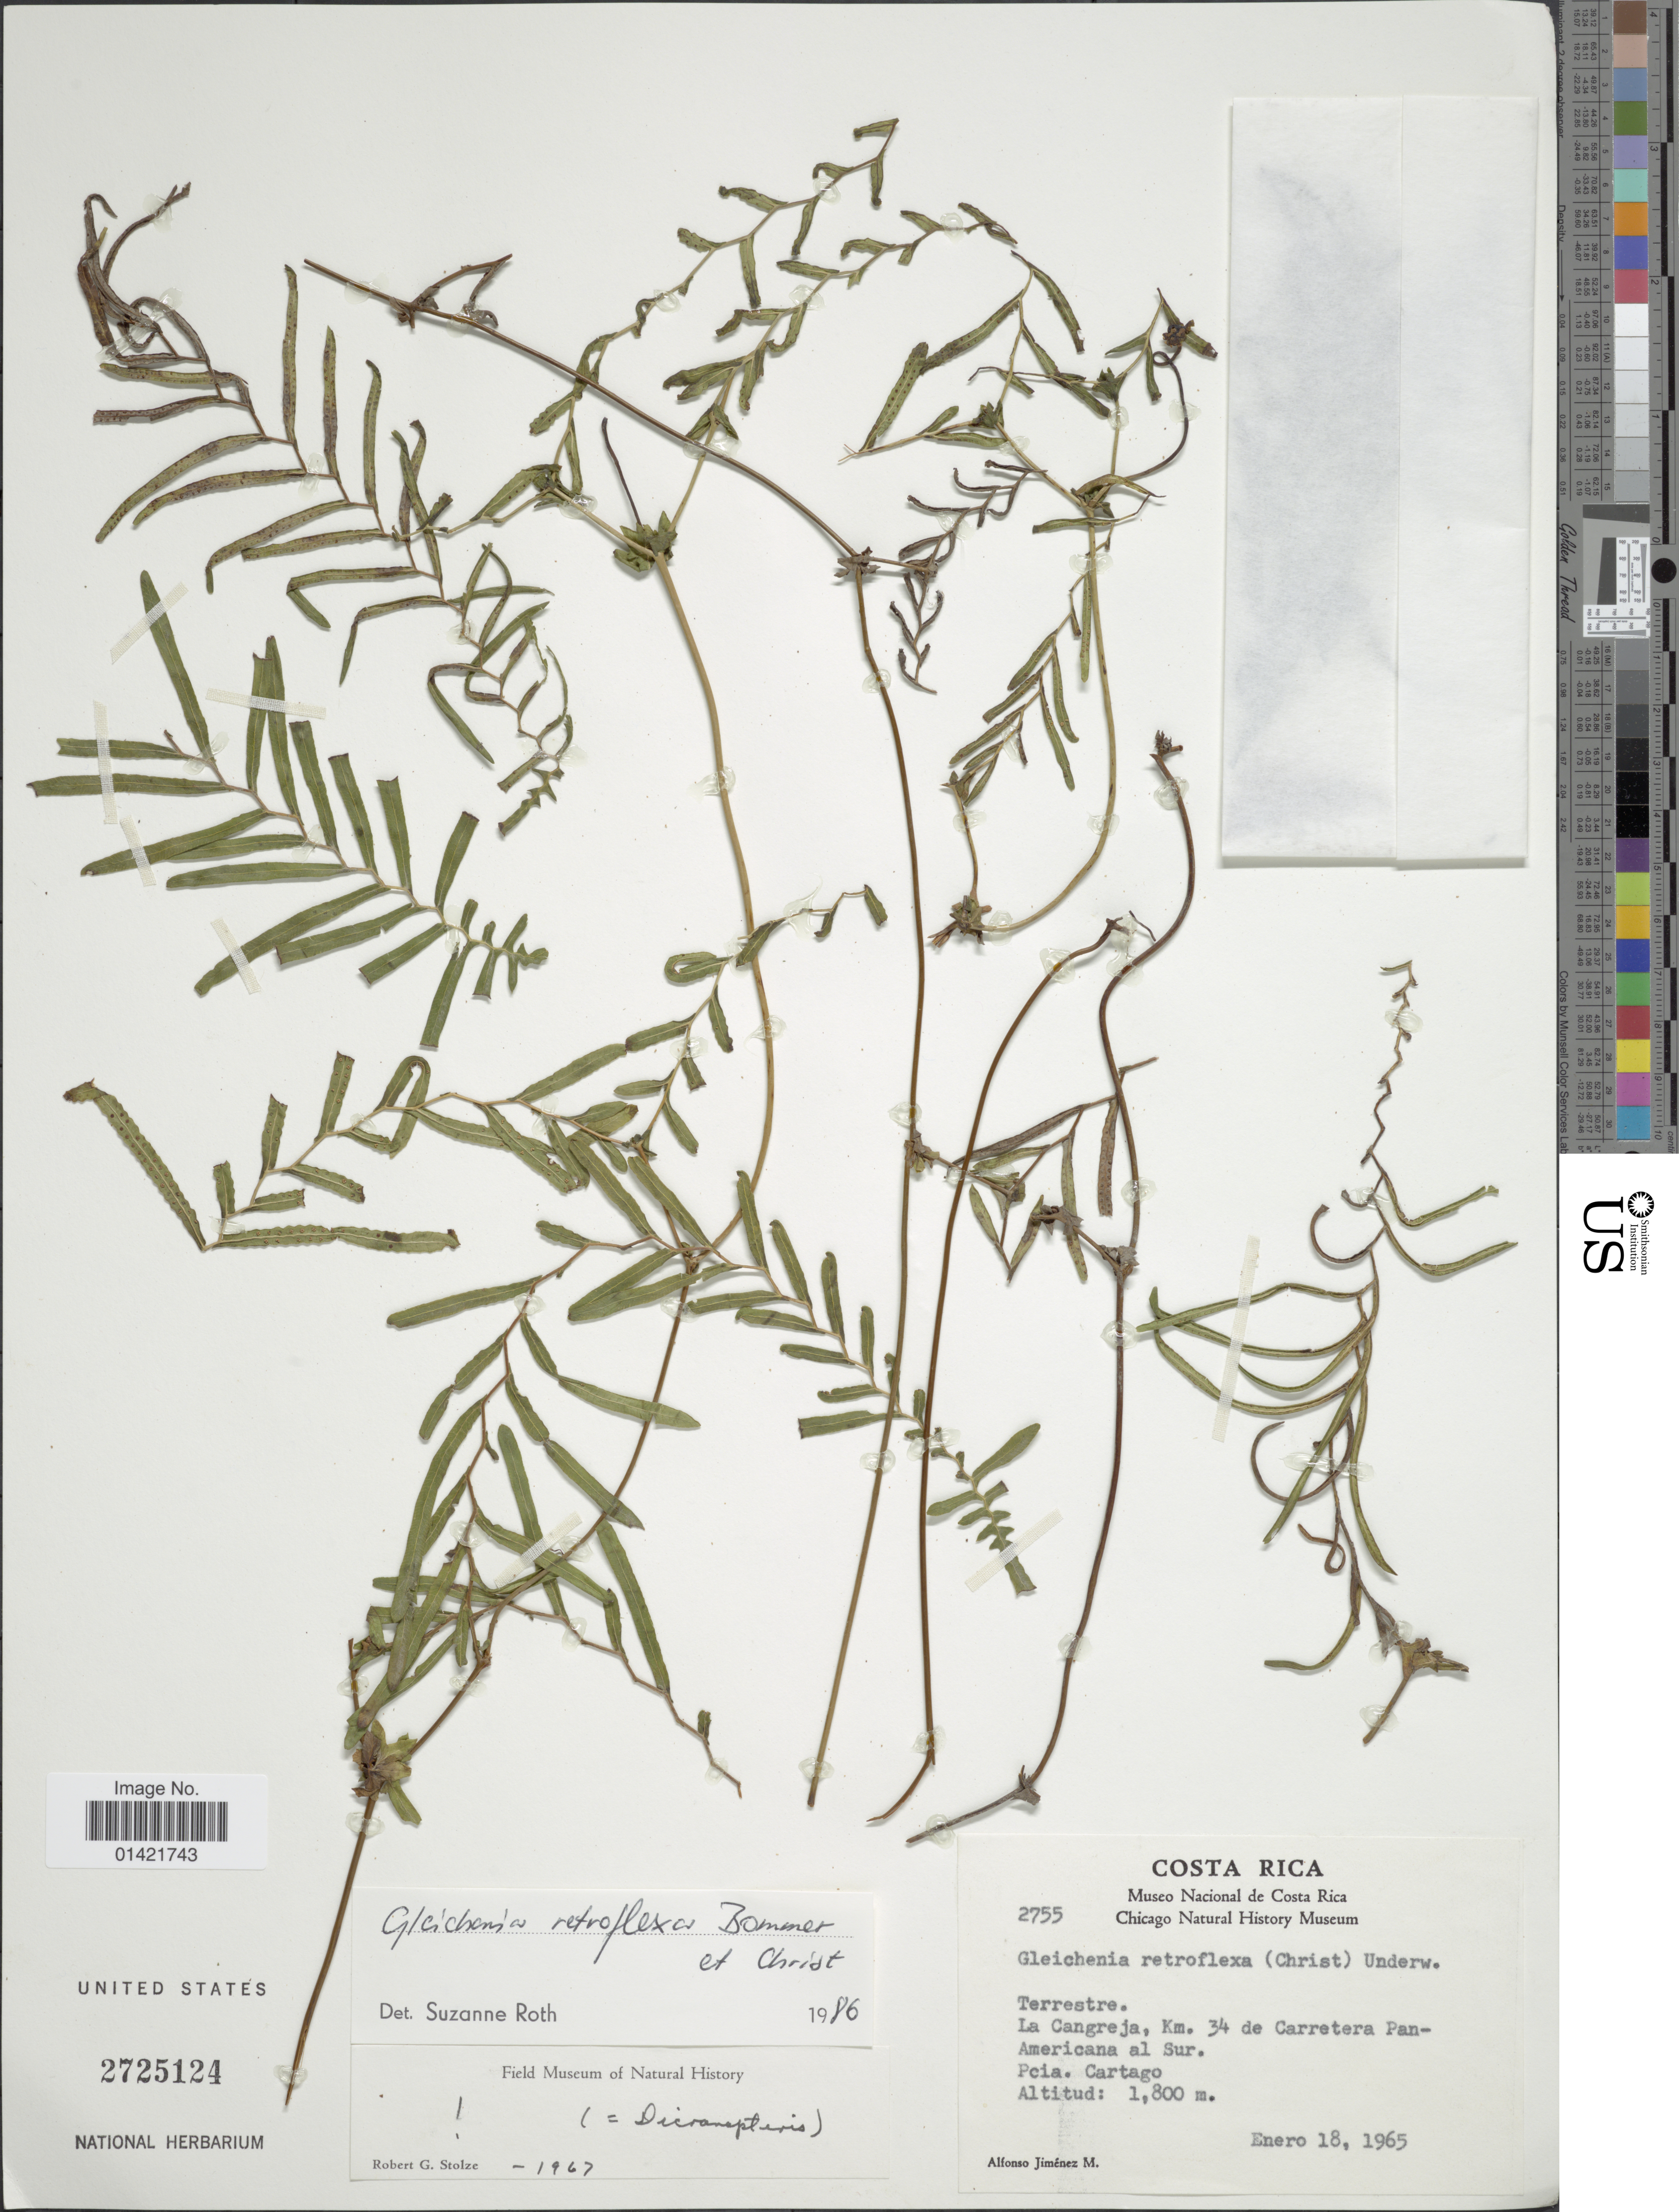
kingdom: Plantae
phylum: Tracheophyta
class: Polypodiopsida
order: Gleicheniales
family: Gleicheniaceae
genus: Sticherus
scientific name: Sticherus retroflexus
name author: (Bornm. ex Christ) Copel.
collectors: A. Jimenez M.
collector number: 2755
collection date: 1965-01-18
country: Costa Rica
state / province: Cartago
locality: La Cangreja, Km. 34 de Carretera Pan-Americana al Sur. Pcia. Cartago.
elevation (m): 1800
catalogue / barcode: US 2725124